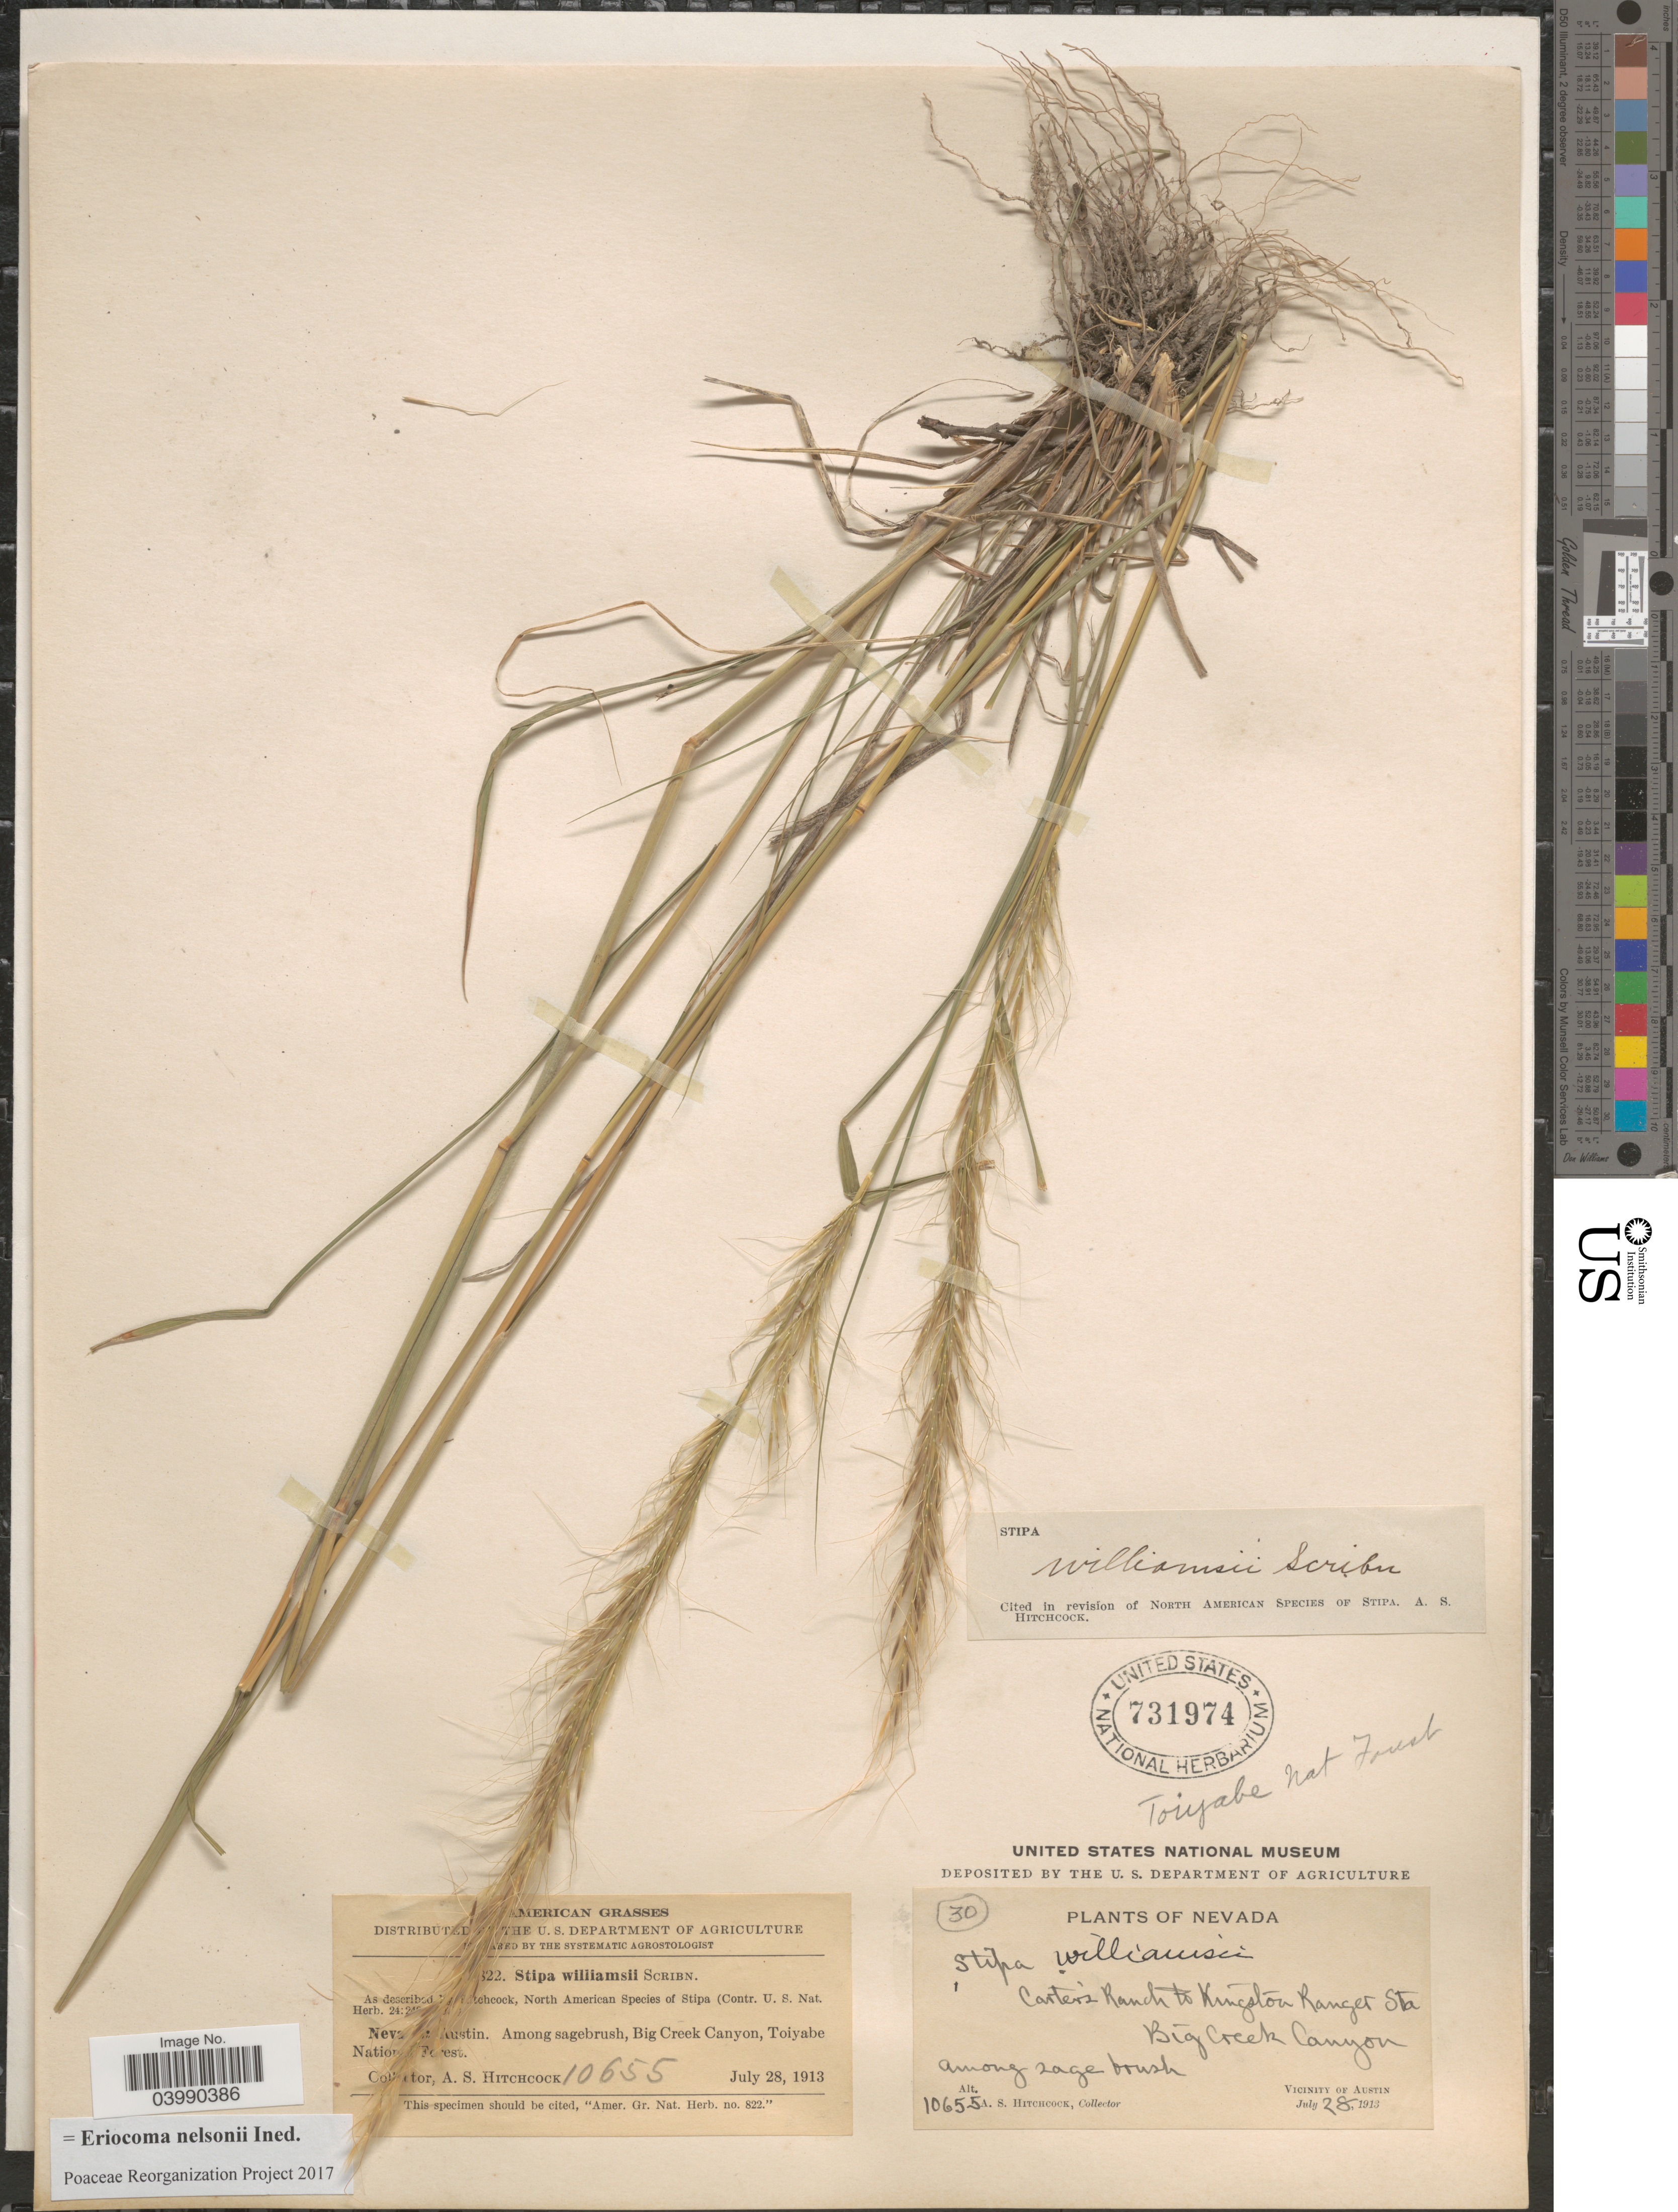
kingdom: Plantae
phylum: Tracheophyta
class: Liliopsida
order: Poales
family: Poaceae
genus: Eriocoma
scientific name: Eriocoma nelsonii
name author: (Scribn.) Romasch.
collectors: A. S. Hitchcock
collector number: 10655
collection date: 1913-07-28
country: United States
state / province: Nevada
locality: Carter's Ranch to Kingston Ranger Sta. Among sage brush, Big Creek Canyon, Toiyabe National Forest. Vicinity of Austin.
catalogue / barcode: US 731974